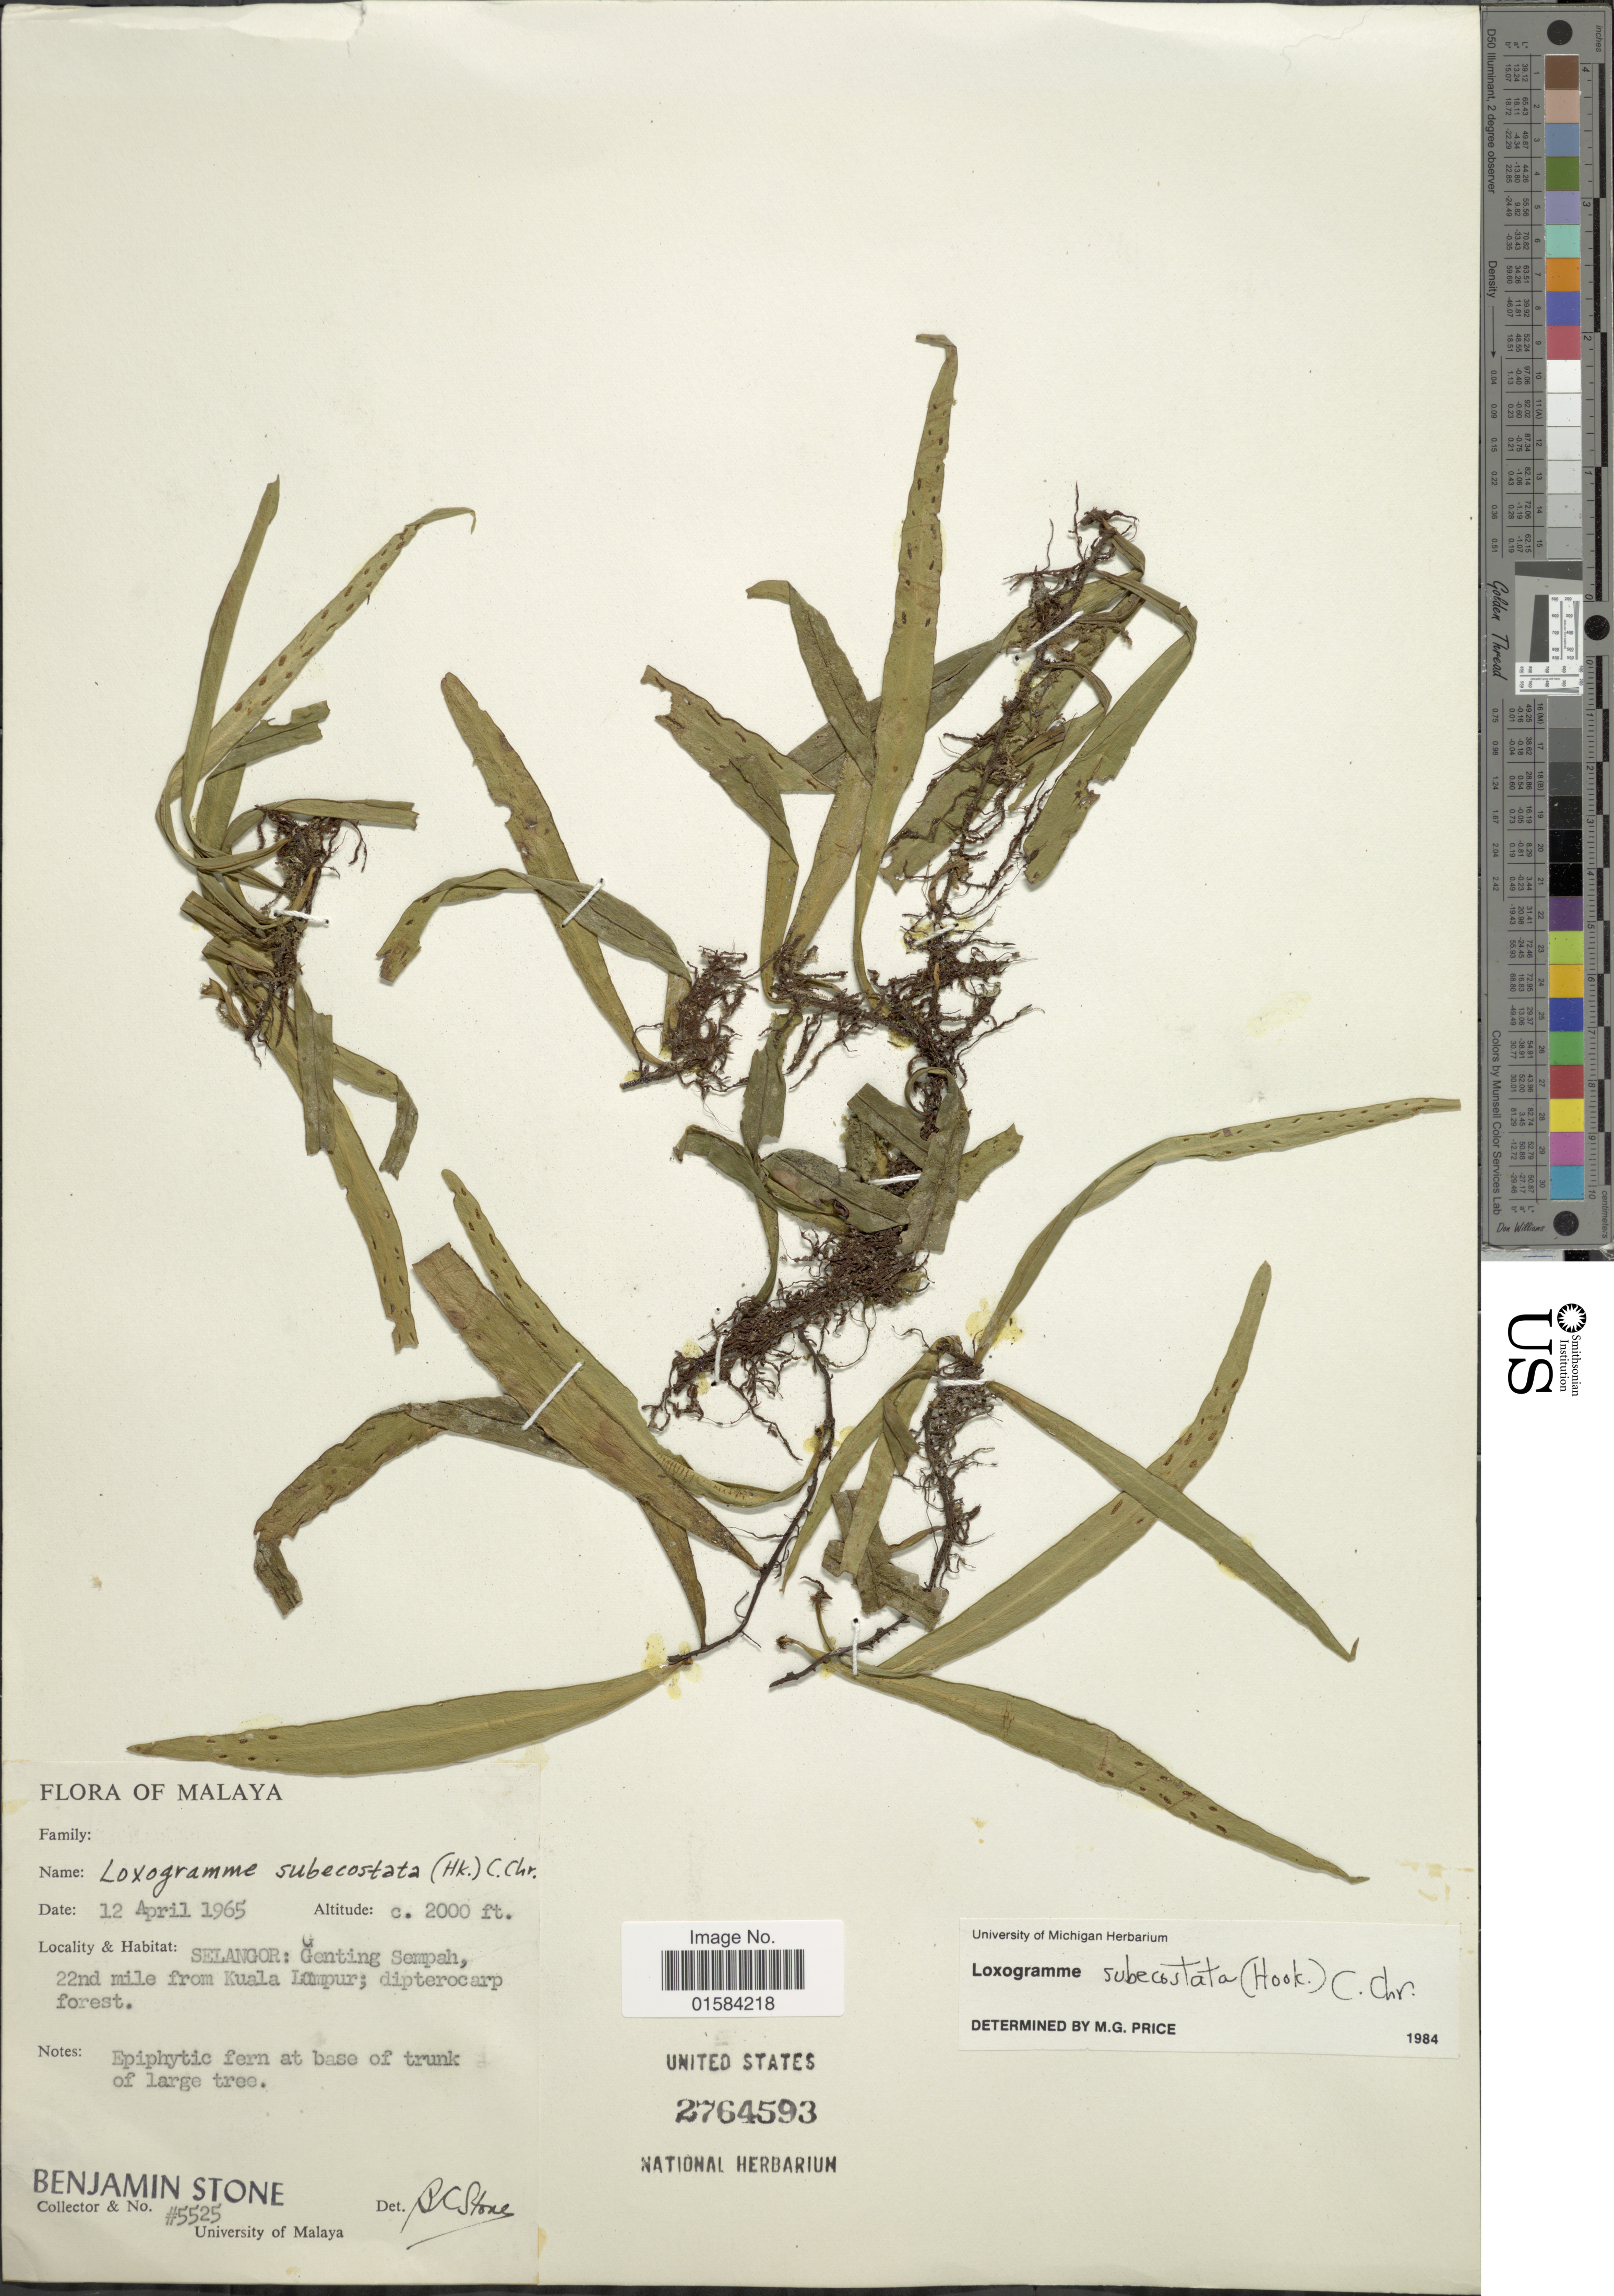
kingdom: Plantae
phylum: Tracheophyta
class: Polypodiopsida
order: Polypodiales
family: Polypodiaceae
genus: Loxogramme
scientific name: Loxogramme subecostata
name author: (Hook.) C. Chr.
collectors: B. C. Stone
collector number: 5525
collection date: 1965-04-12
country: Malaysia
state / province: Selangor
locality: Malaya, Selangor: Genting Sempah, 22nd mile from Kuala Lumpur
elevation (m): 610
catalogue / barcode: US 2764593